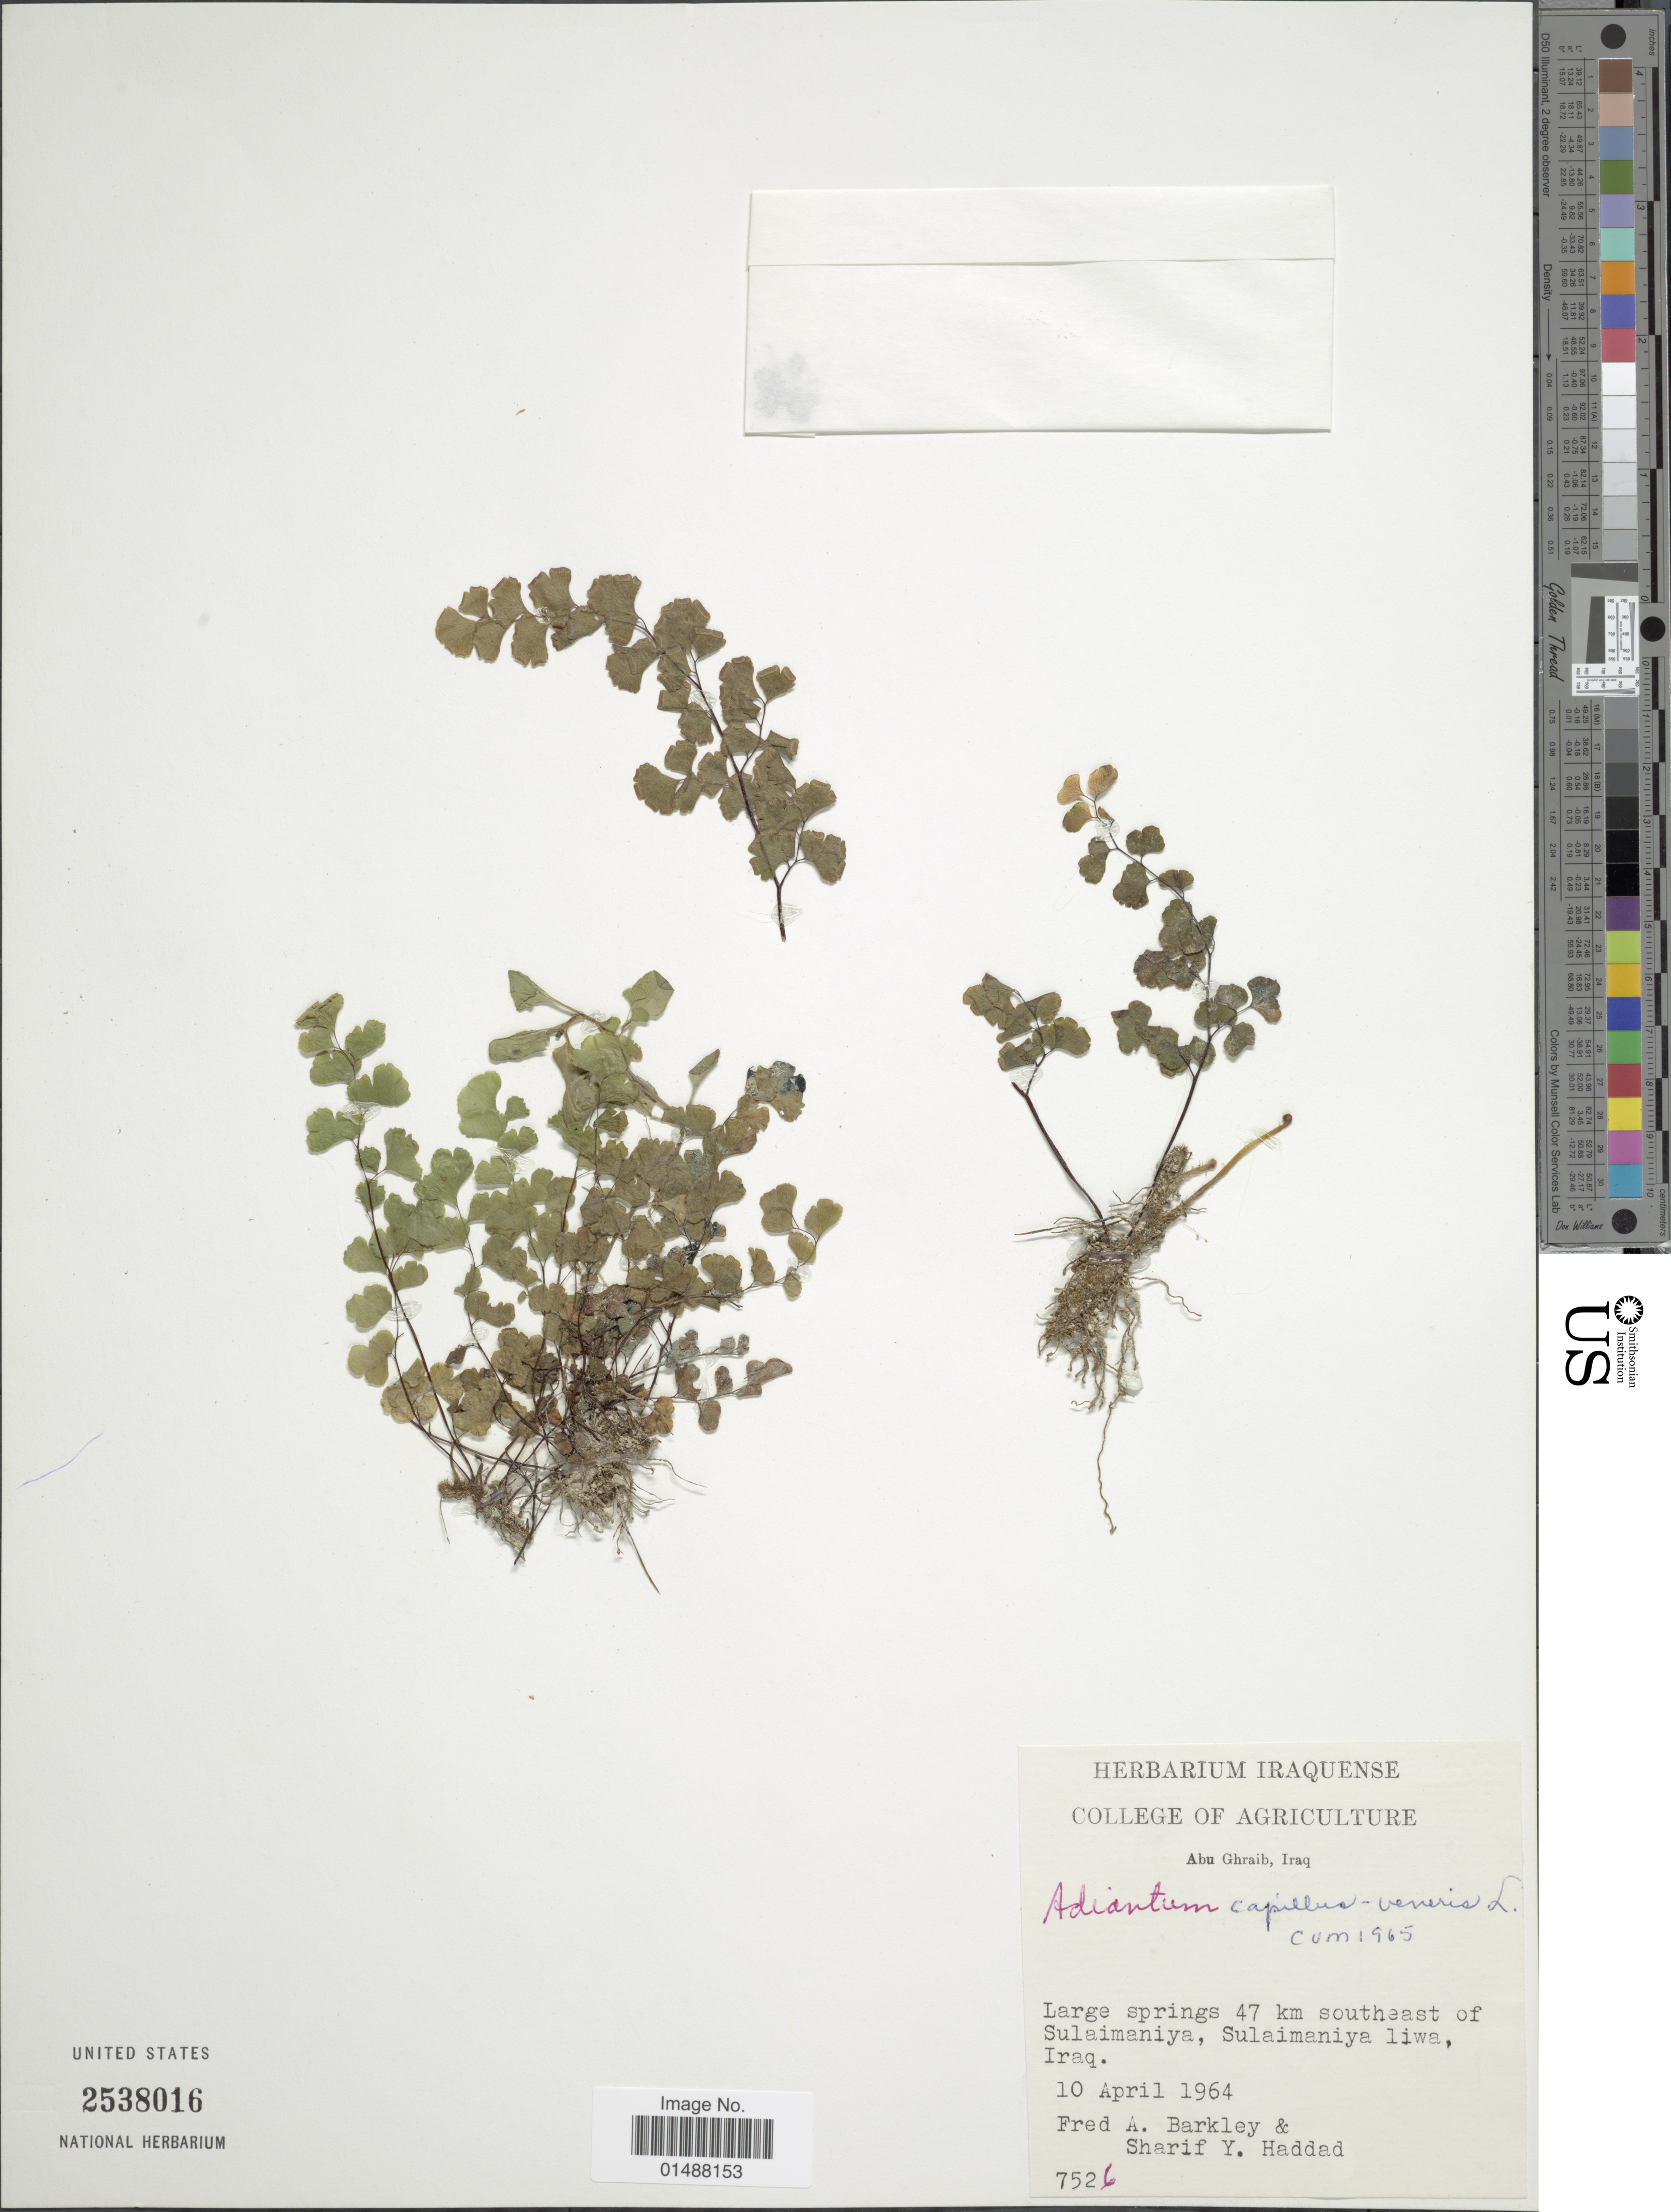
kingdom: Plantae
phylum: Tracheophyta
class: Polypodiopsida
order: Polypodiales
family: Pteridaceae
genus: Adiantum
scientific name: Adiantum capillus-veneris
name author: L.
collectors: F. A. Barkley & S. Haddad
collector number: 7526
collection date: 1964-04-10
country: Iraq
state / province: As Sulaymānīyah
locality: Large springs 47 km southeast of Sulaimaniya liwa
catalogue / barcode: US 2538016